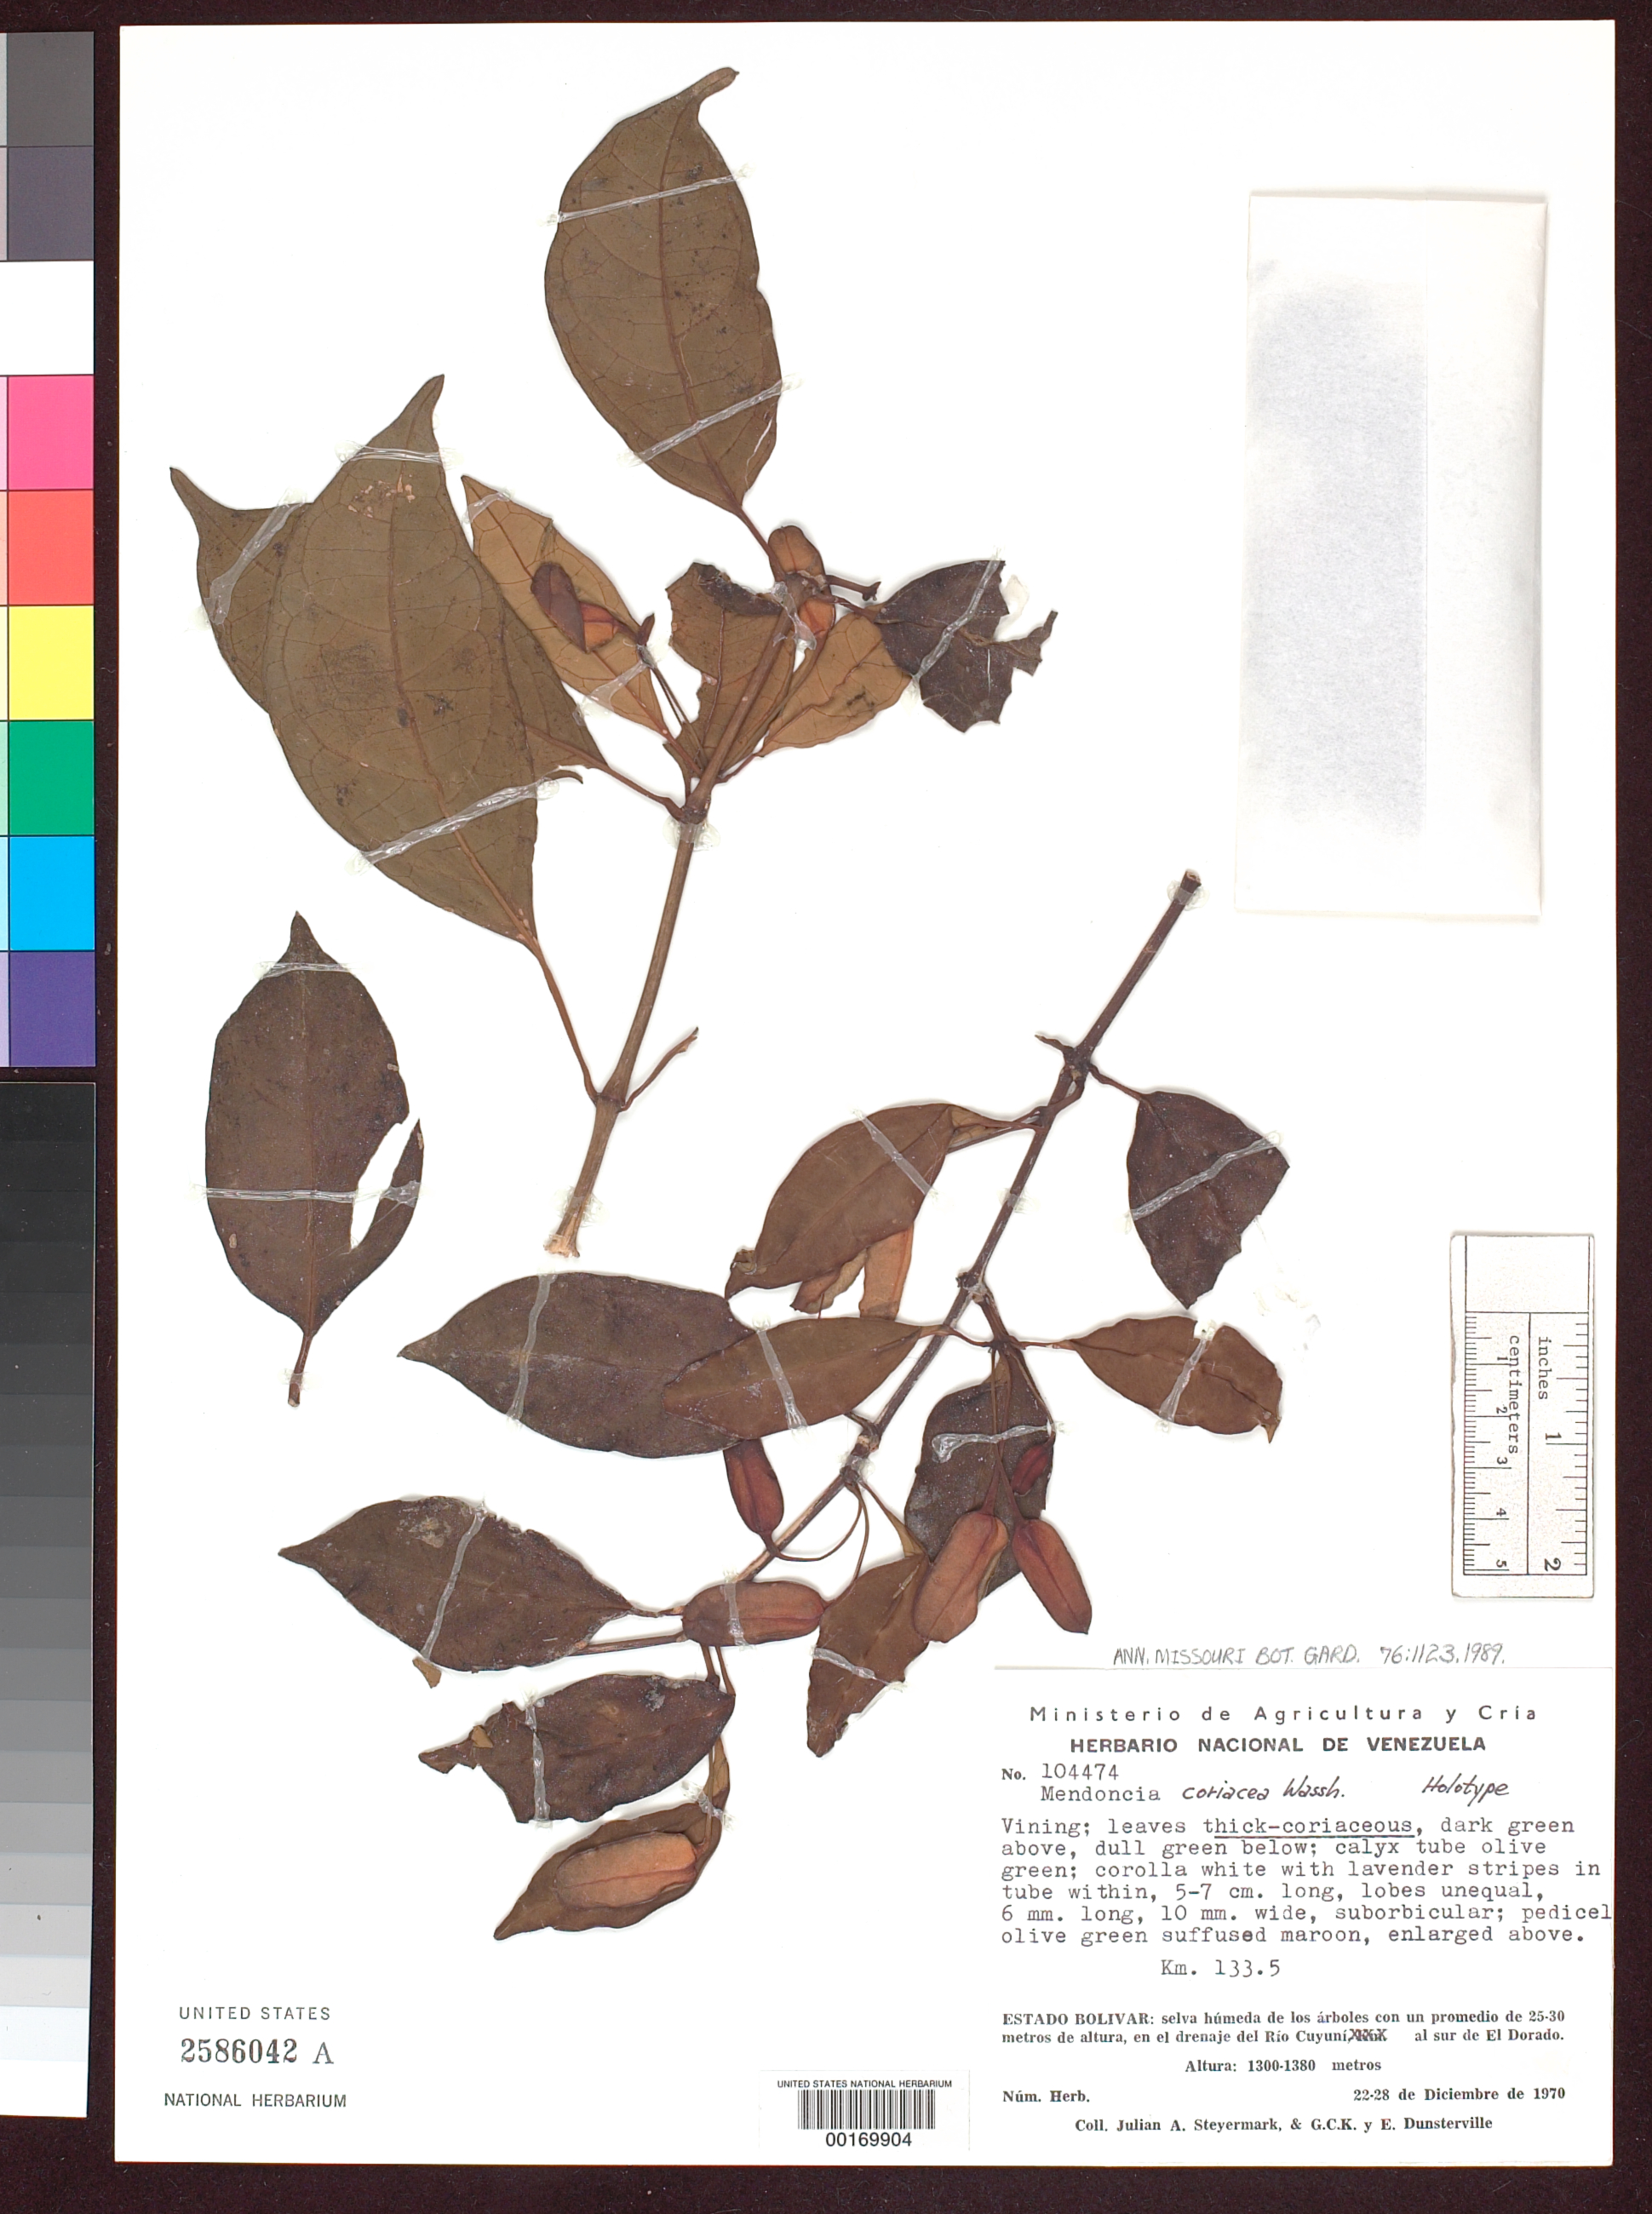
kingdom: Plantae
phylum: Tracheophyta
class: Magnoliopsida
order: Lamiales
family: Acanthaceae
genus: Mendoncia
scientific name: Mendoncia coriacea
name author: Wassh.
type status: Holotype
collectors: J. Steyermark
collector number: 104474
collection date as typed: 22 Dec 1970 to 28 Dec 1970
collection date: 1970-12-22/1970-12-28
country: Venezuela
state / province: Bolivar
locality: Km 133.5, drainage of Rio Cuyuni, S of El Dorado.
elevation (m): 1300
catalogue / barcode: US 2586042A